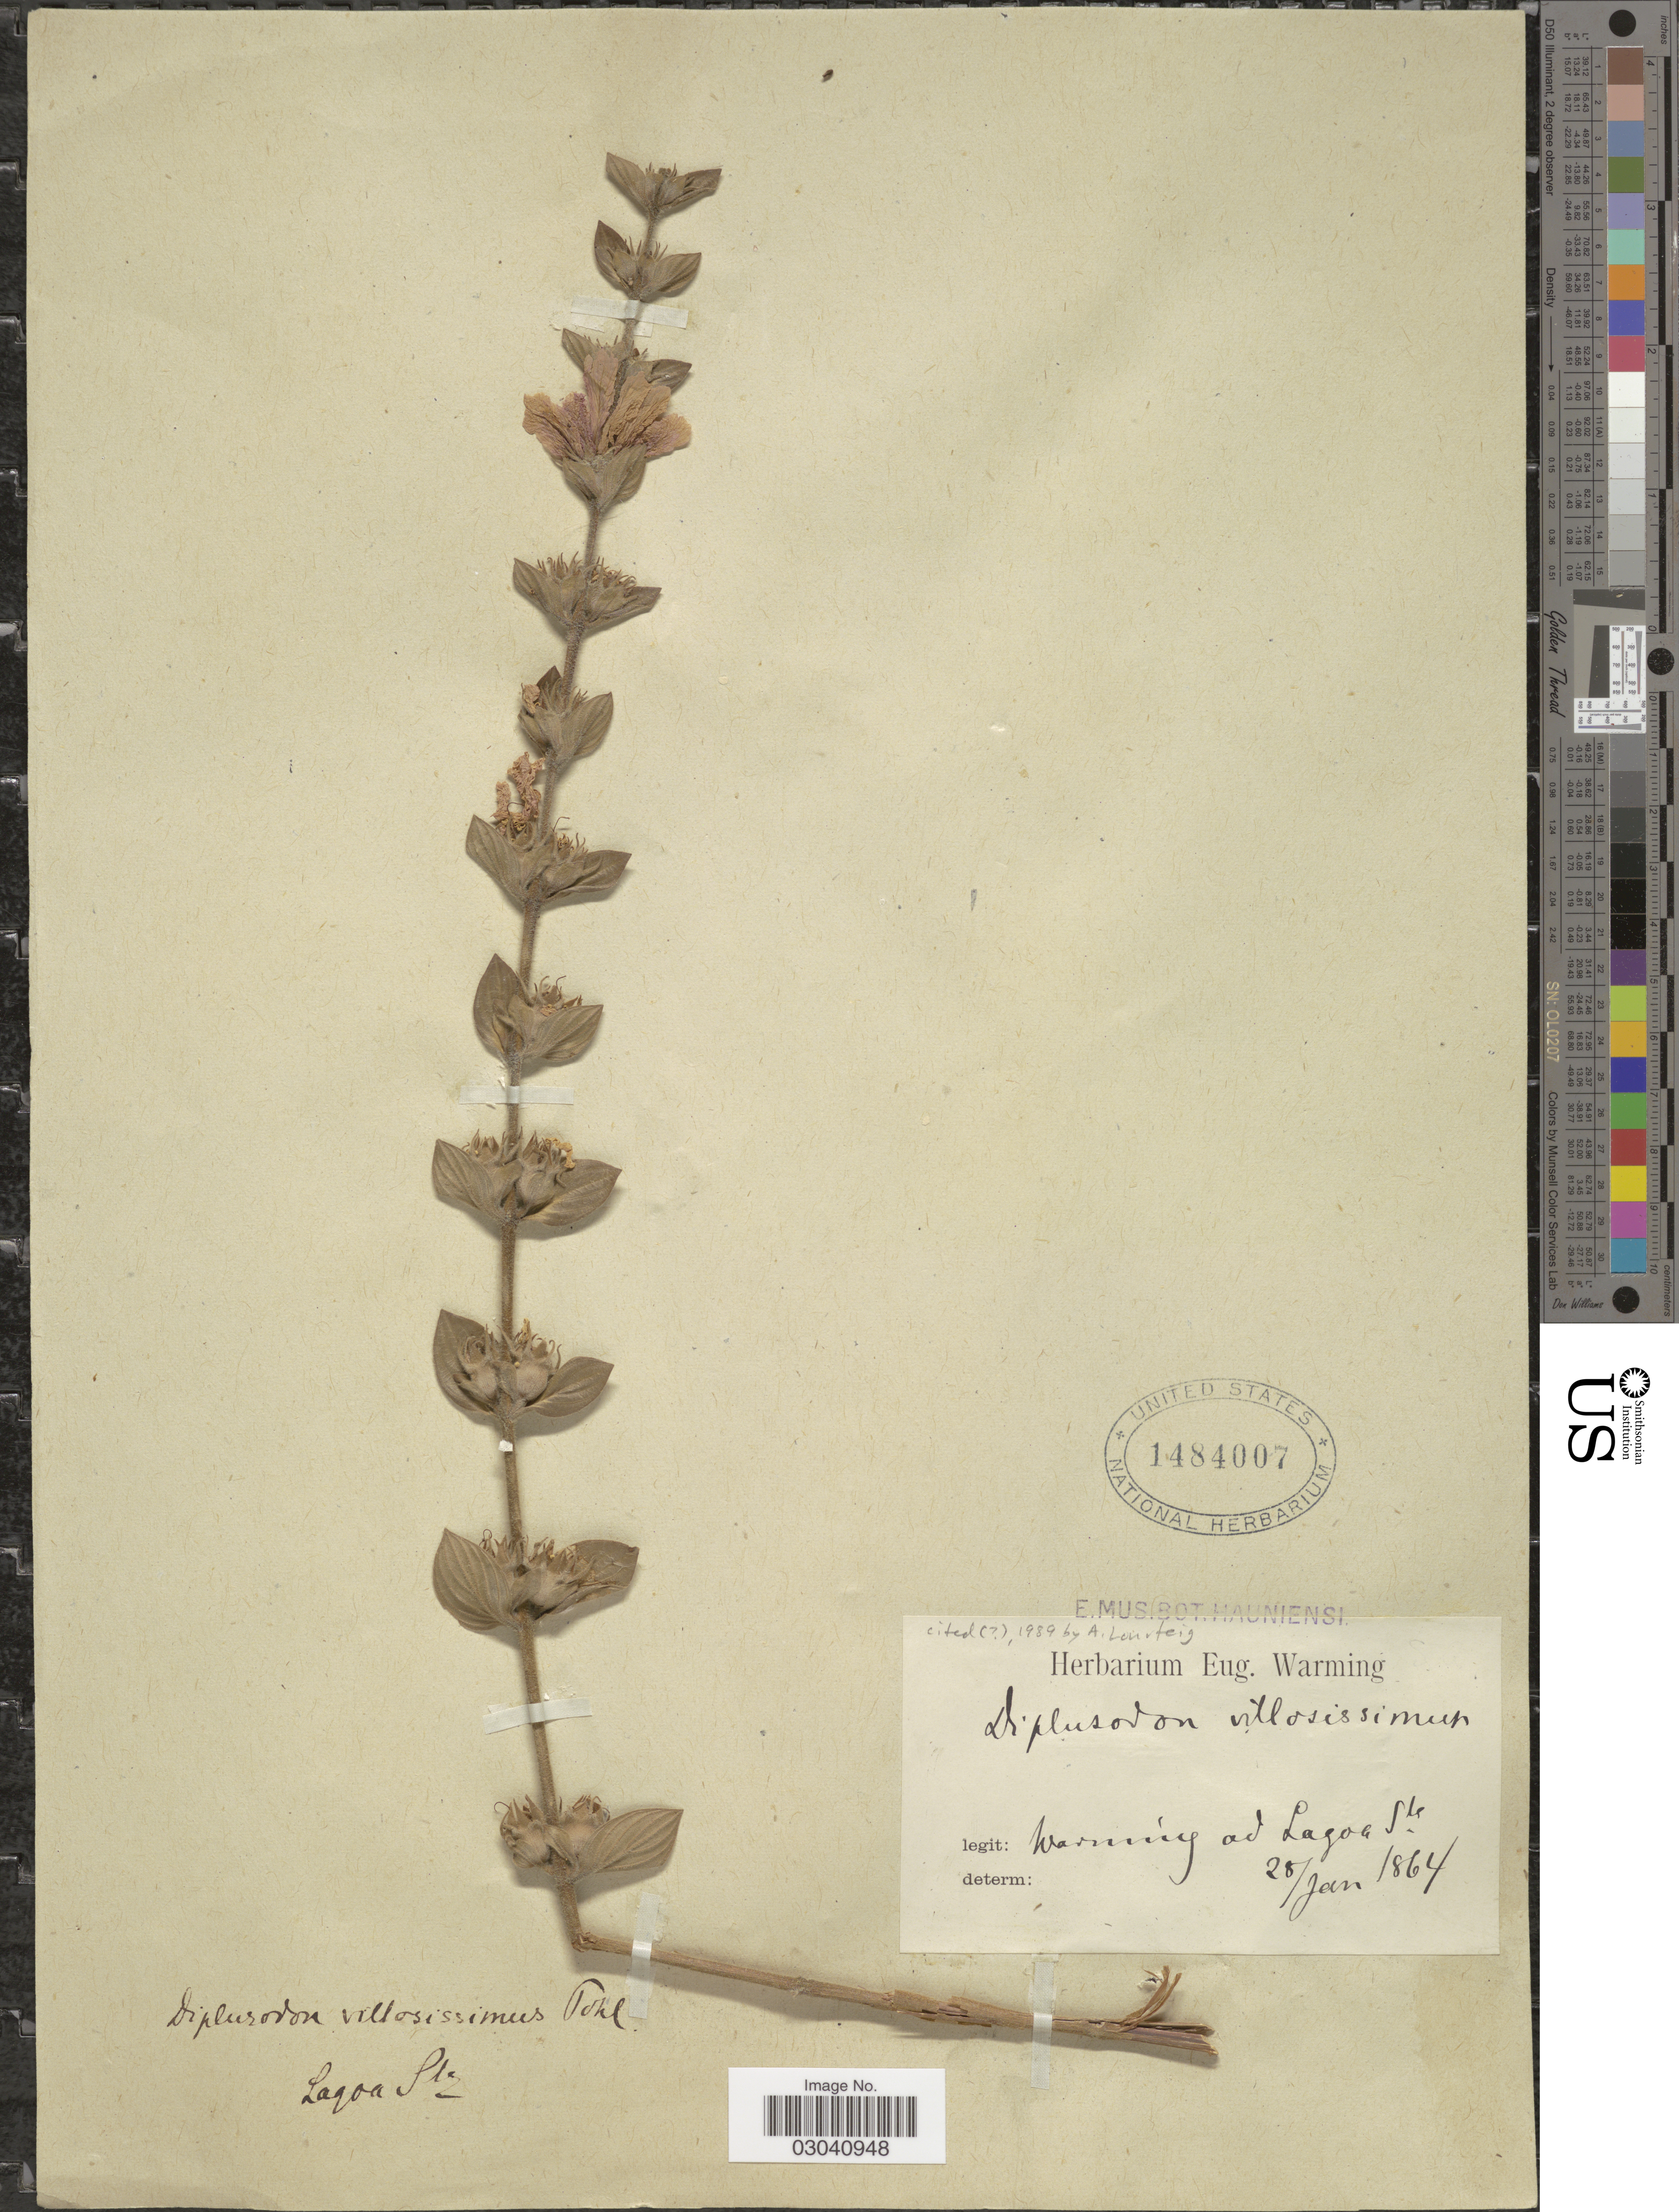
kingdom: Plantae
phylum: Tracheophyta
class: Magnoliopsida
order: Myrtales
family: Lythraceae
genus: Diplusodon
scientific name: Diplusodon villosissimus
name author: Pohl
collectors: Warming, --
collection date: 1864-01-20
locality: Ad Lagoa Ste [interpreted]. [unsure placement]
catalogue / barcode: US 1484007